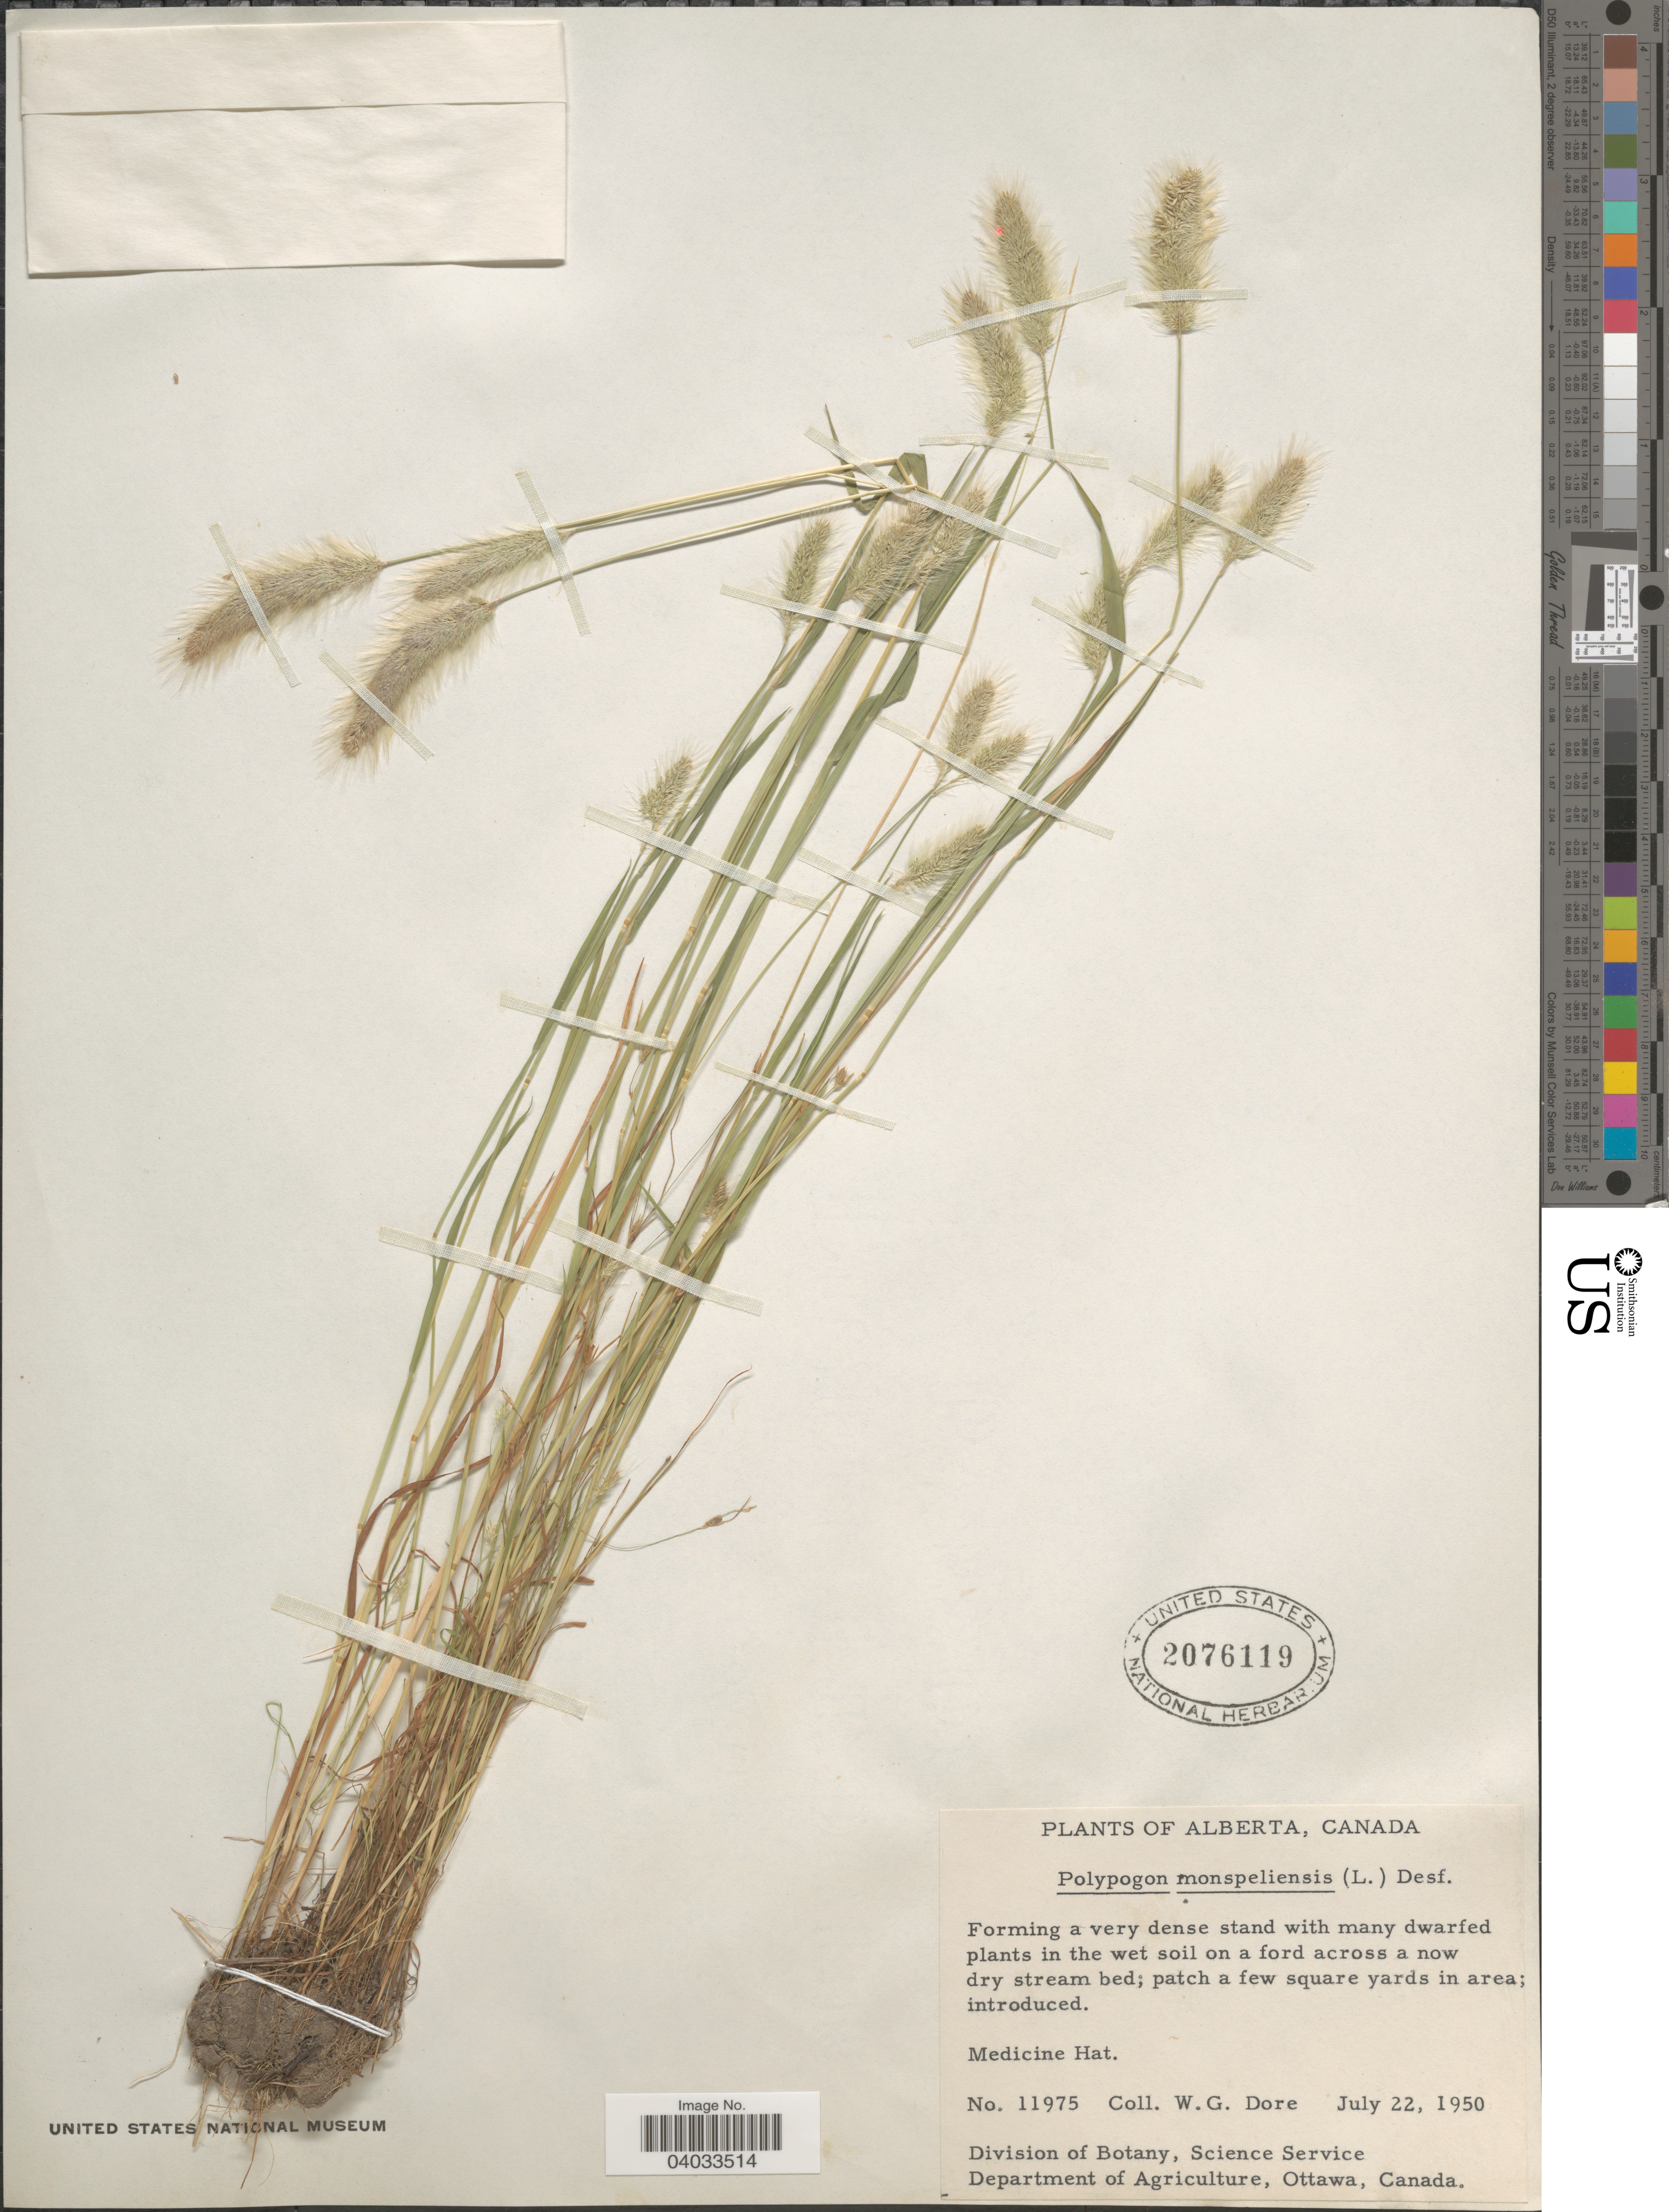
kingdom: Plantae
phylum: Tracheophyta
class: Liliopsida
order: Poales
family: Poaceae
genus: Polypogon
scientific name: Polypogon monspeliensis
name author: (L.) Desf.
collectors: W. Dore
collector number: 11975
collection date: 1950-07-22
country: Canada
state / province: Alberta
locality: Medicine Hat.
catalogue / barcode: US 2076119